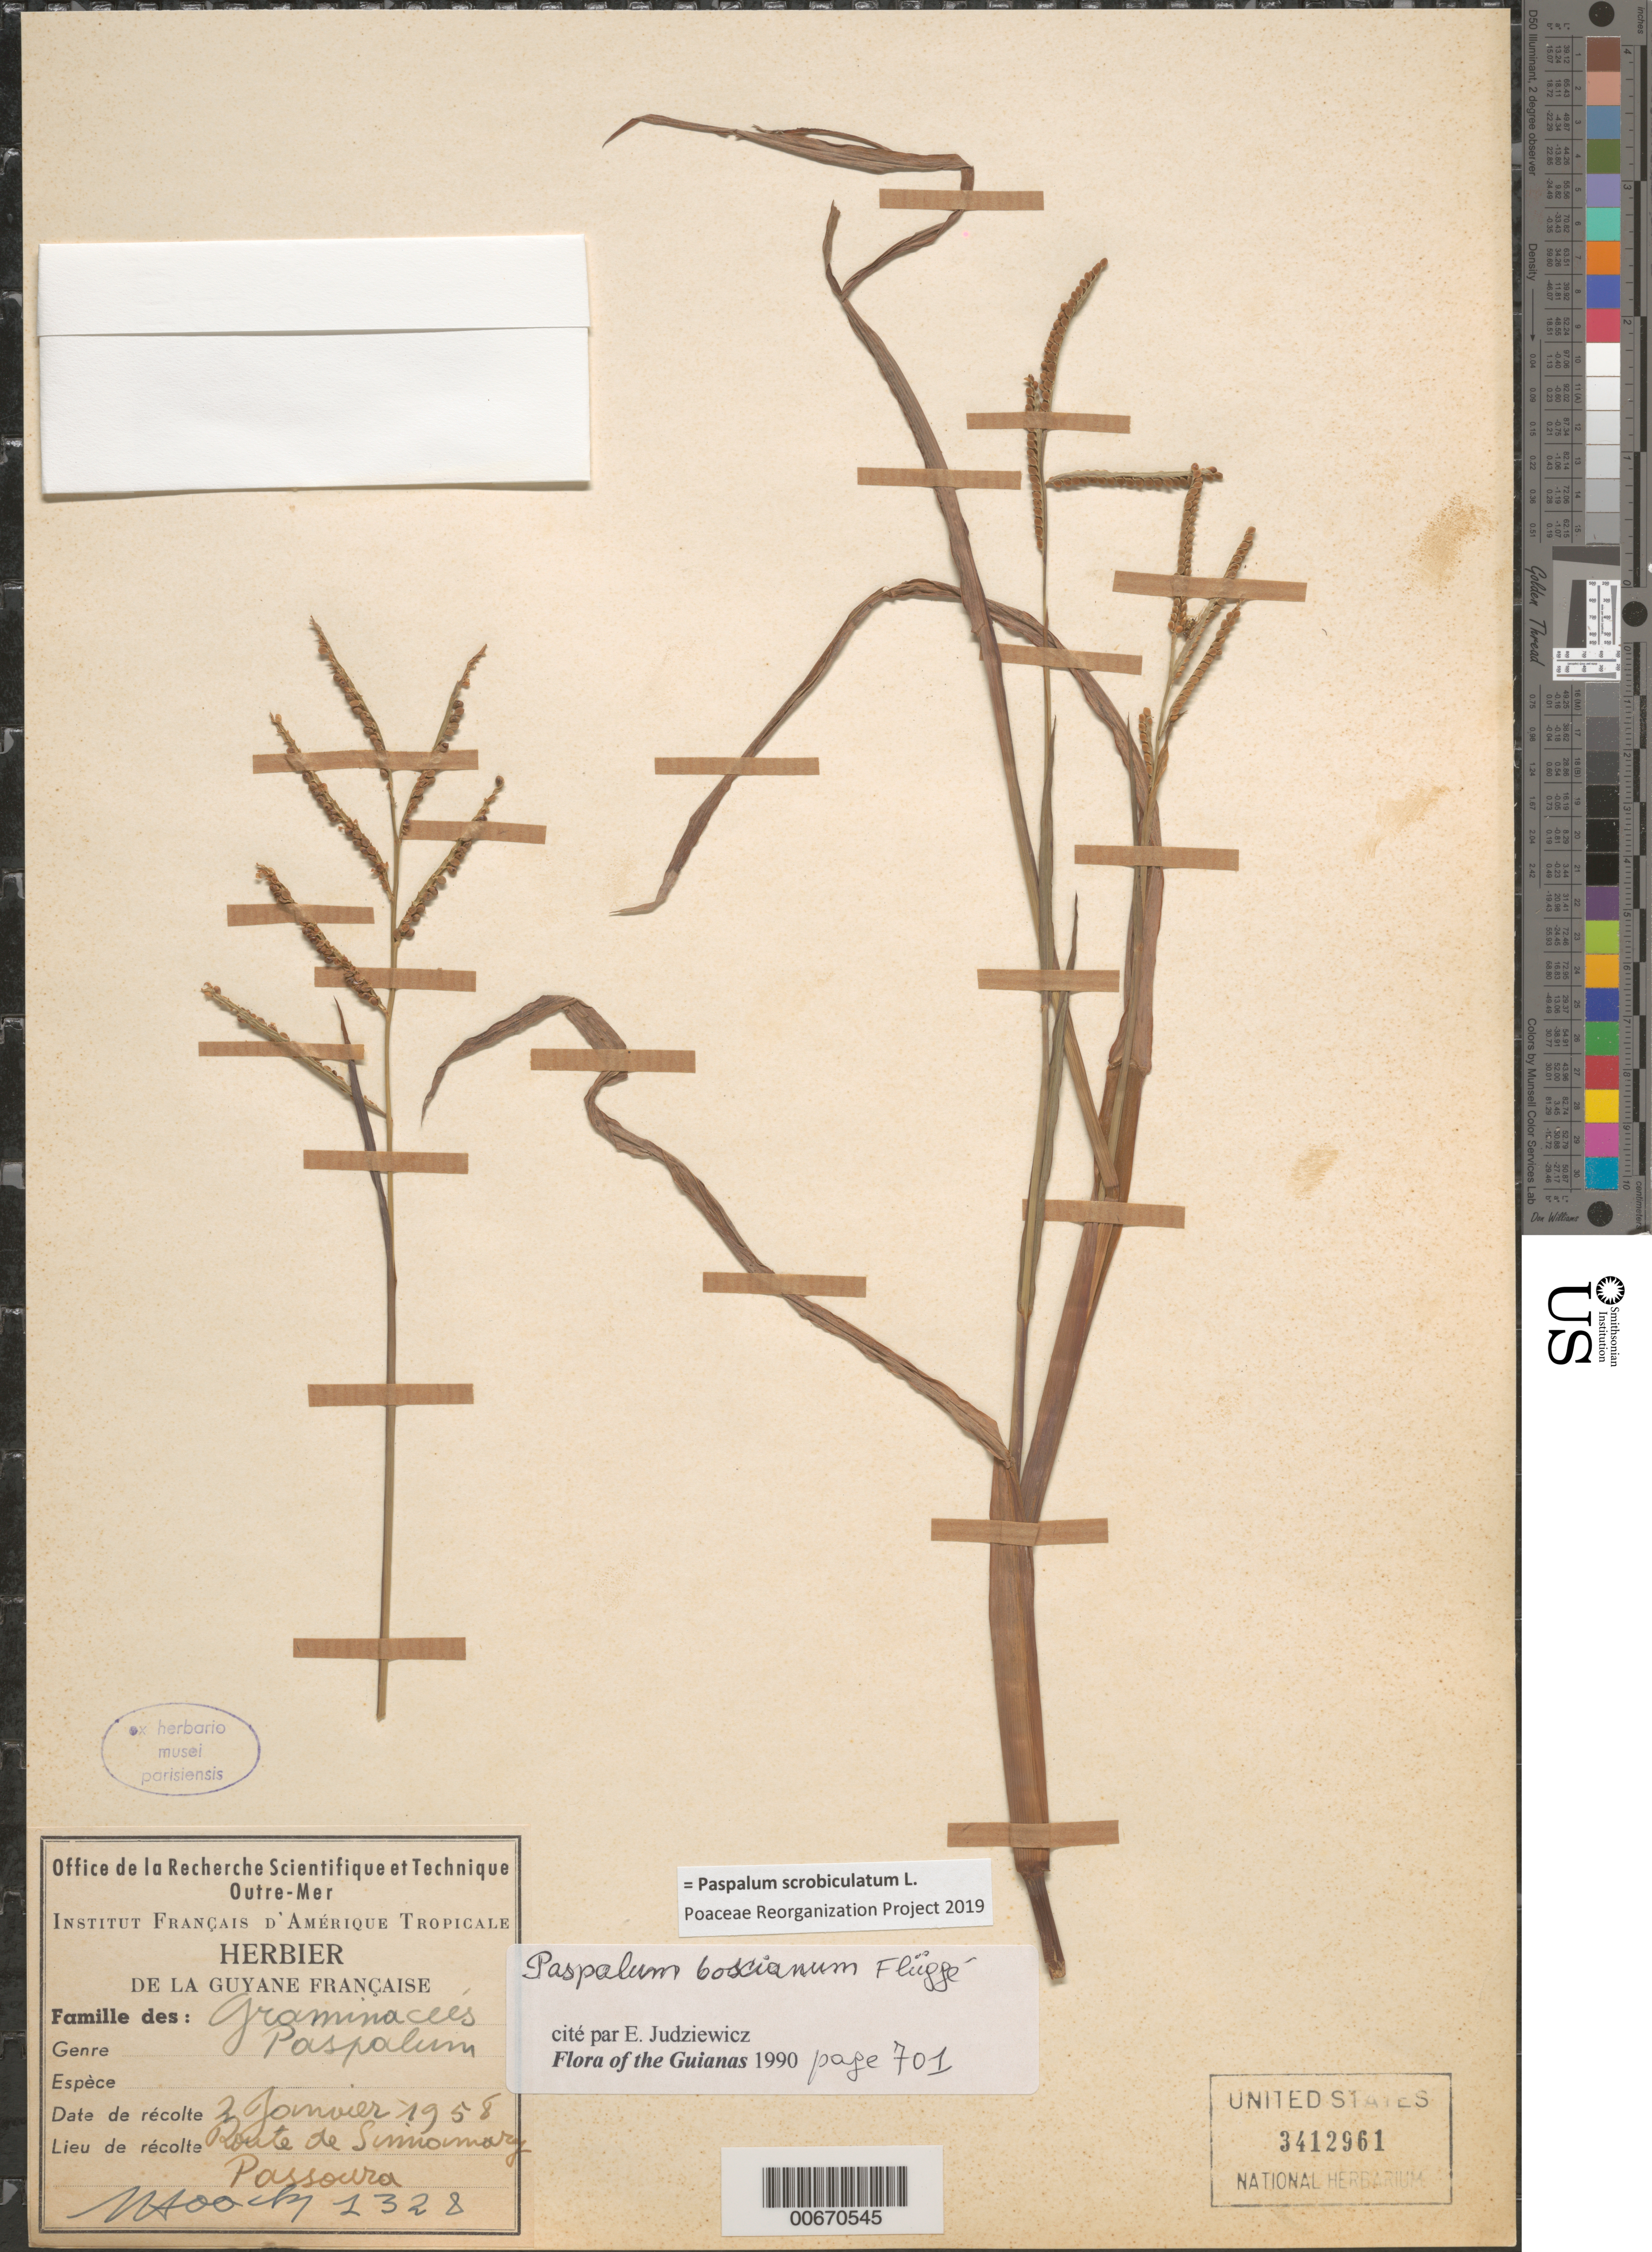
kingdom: Plantae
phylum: Tracheophyta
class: Liliopsida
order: Poales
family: Poaceae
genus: Paspalum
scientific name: Paspalum boscianum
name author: Flüggé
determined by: Judziewicz, E. J.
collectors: J. Hoock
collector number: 1328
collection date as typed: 2-Jan-58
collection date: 1958-01-02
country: French Guiana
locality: Route de Sinnamary, Passoura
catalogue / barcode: US 3412961